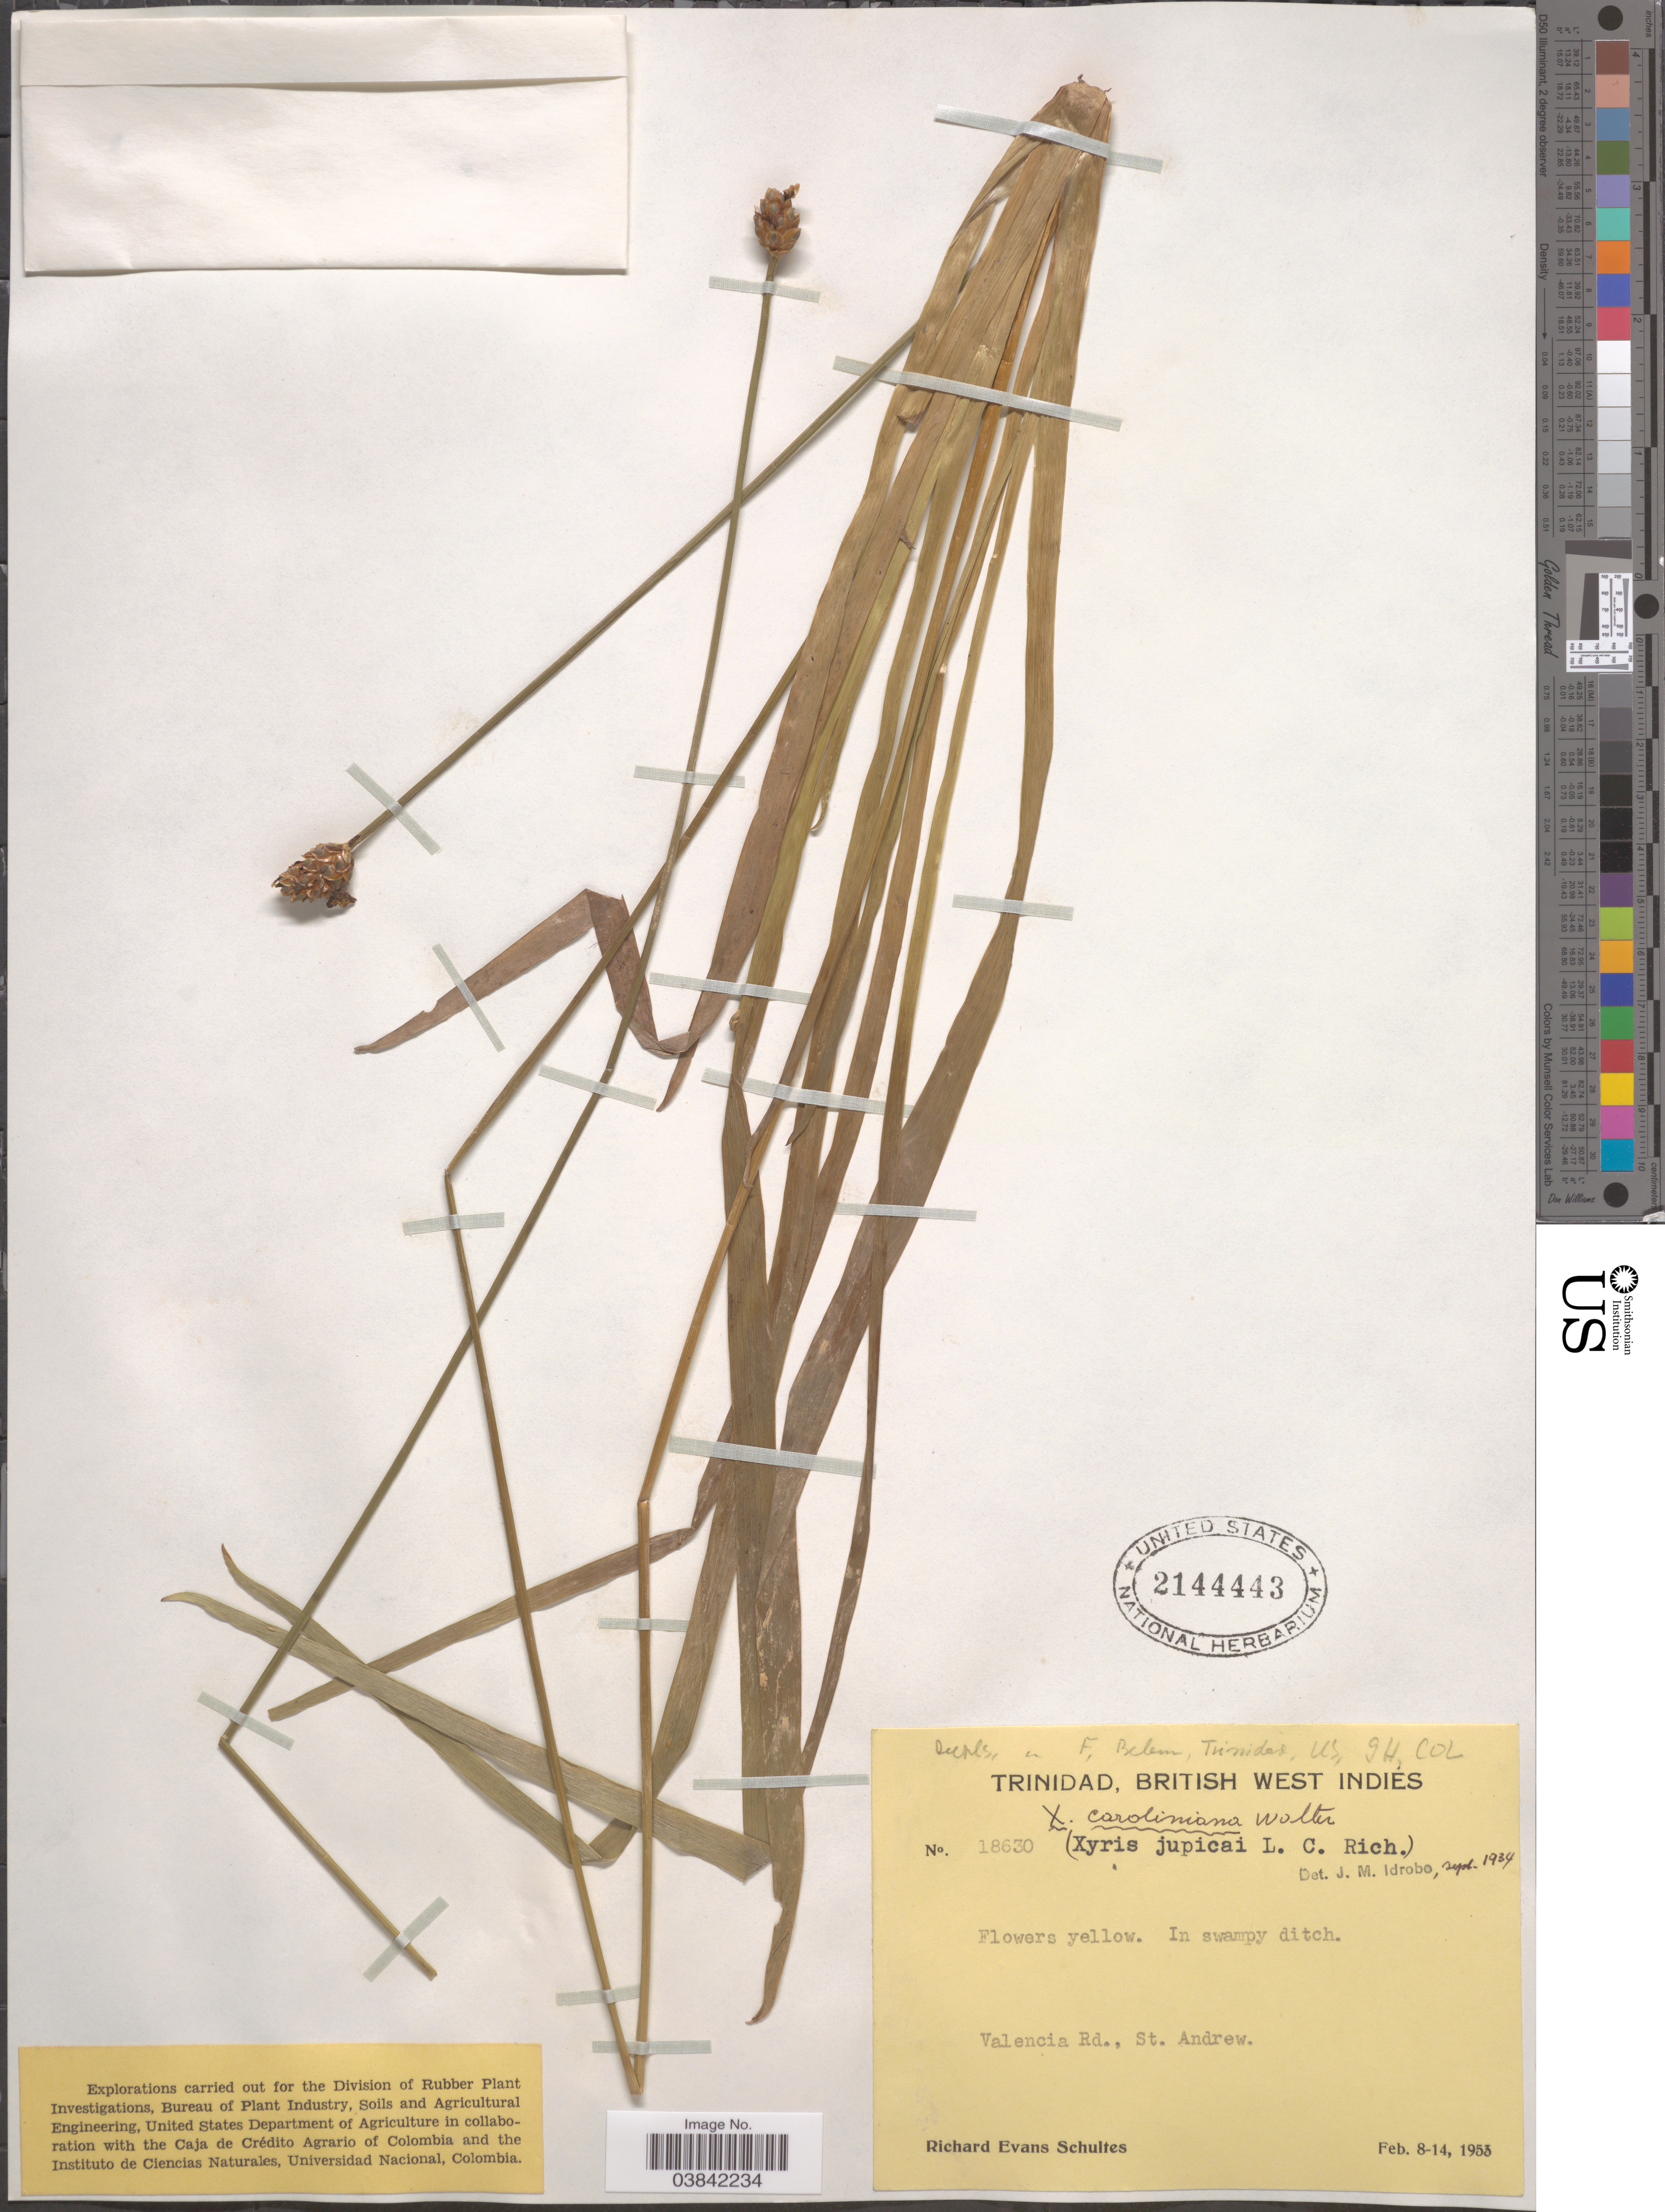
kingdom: Plantae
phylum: Tracheophyta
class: Liliopsida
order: Poales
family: Xyridaceae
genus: Xyris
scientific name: Xyris jupicai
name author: Rich.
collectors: R. E. Schultes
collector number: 18630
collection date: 1953-02-08/1953-02-14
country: Trinidad and Tobago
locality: Trinidad, British West Indies. Valencia Rd., St. Andrew.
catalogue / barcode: US 2144443